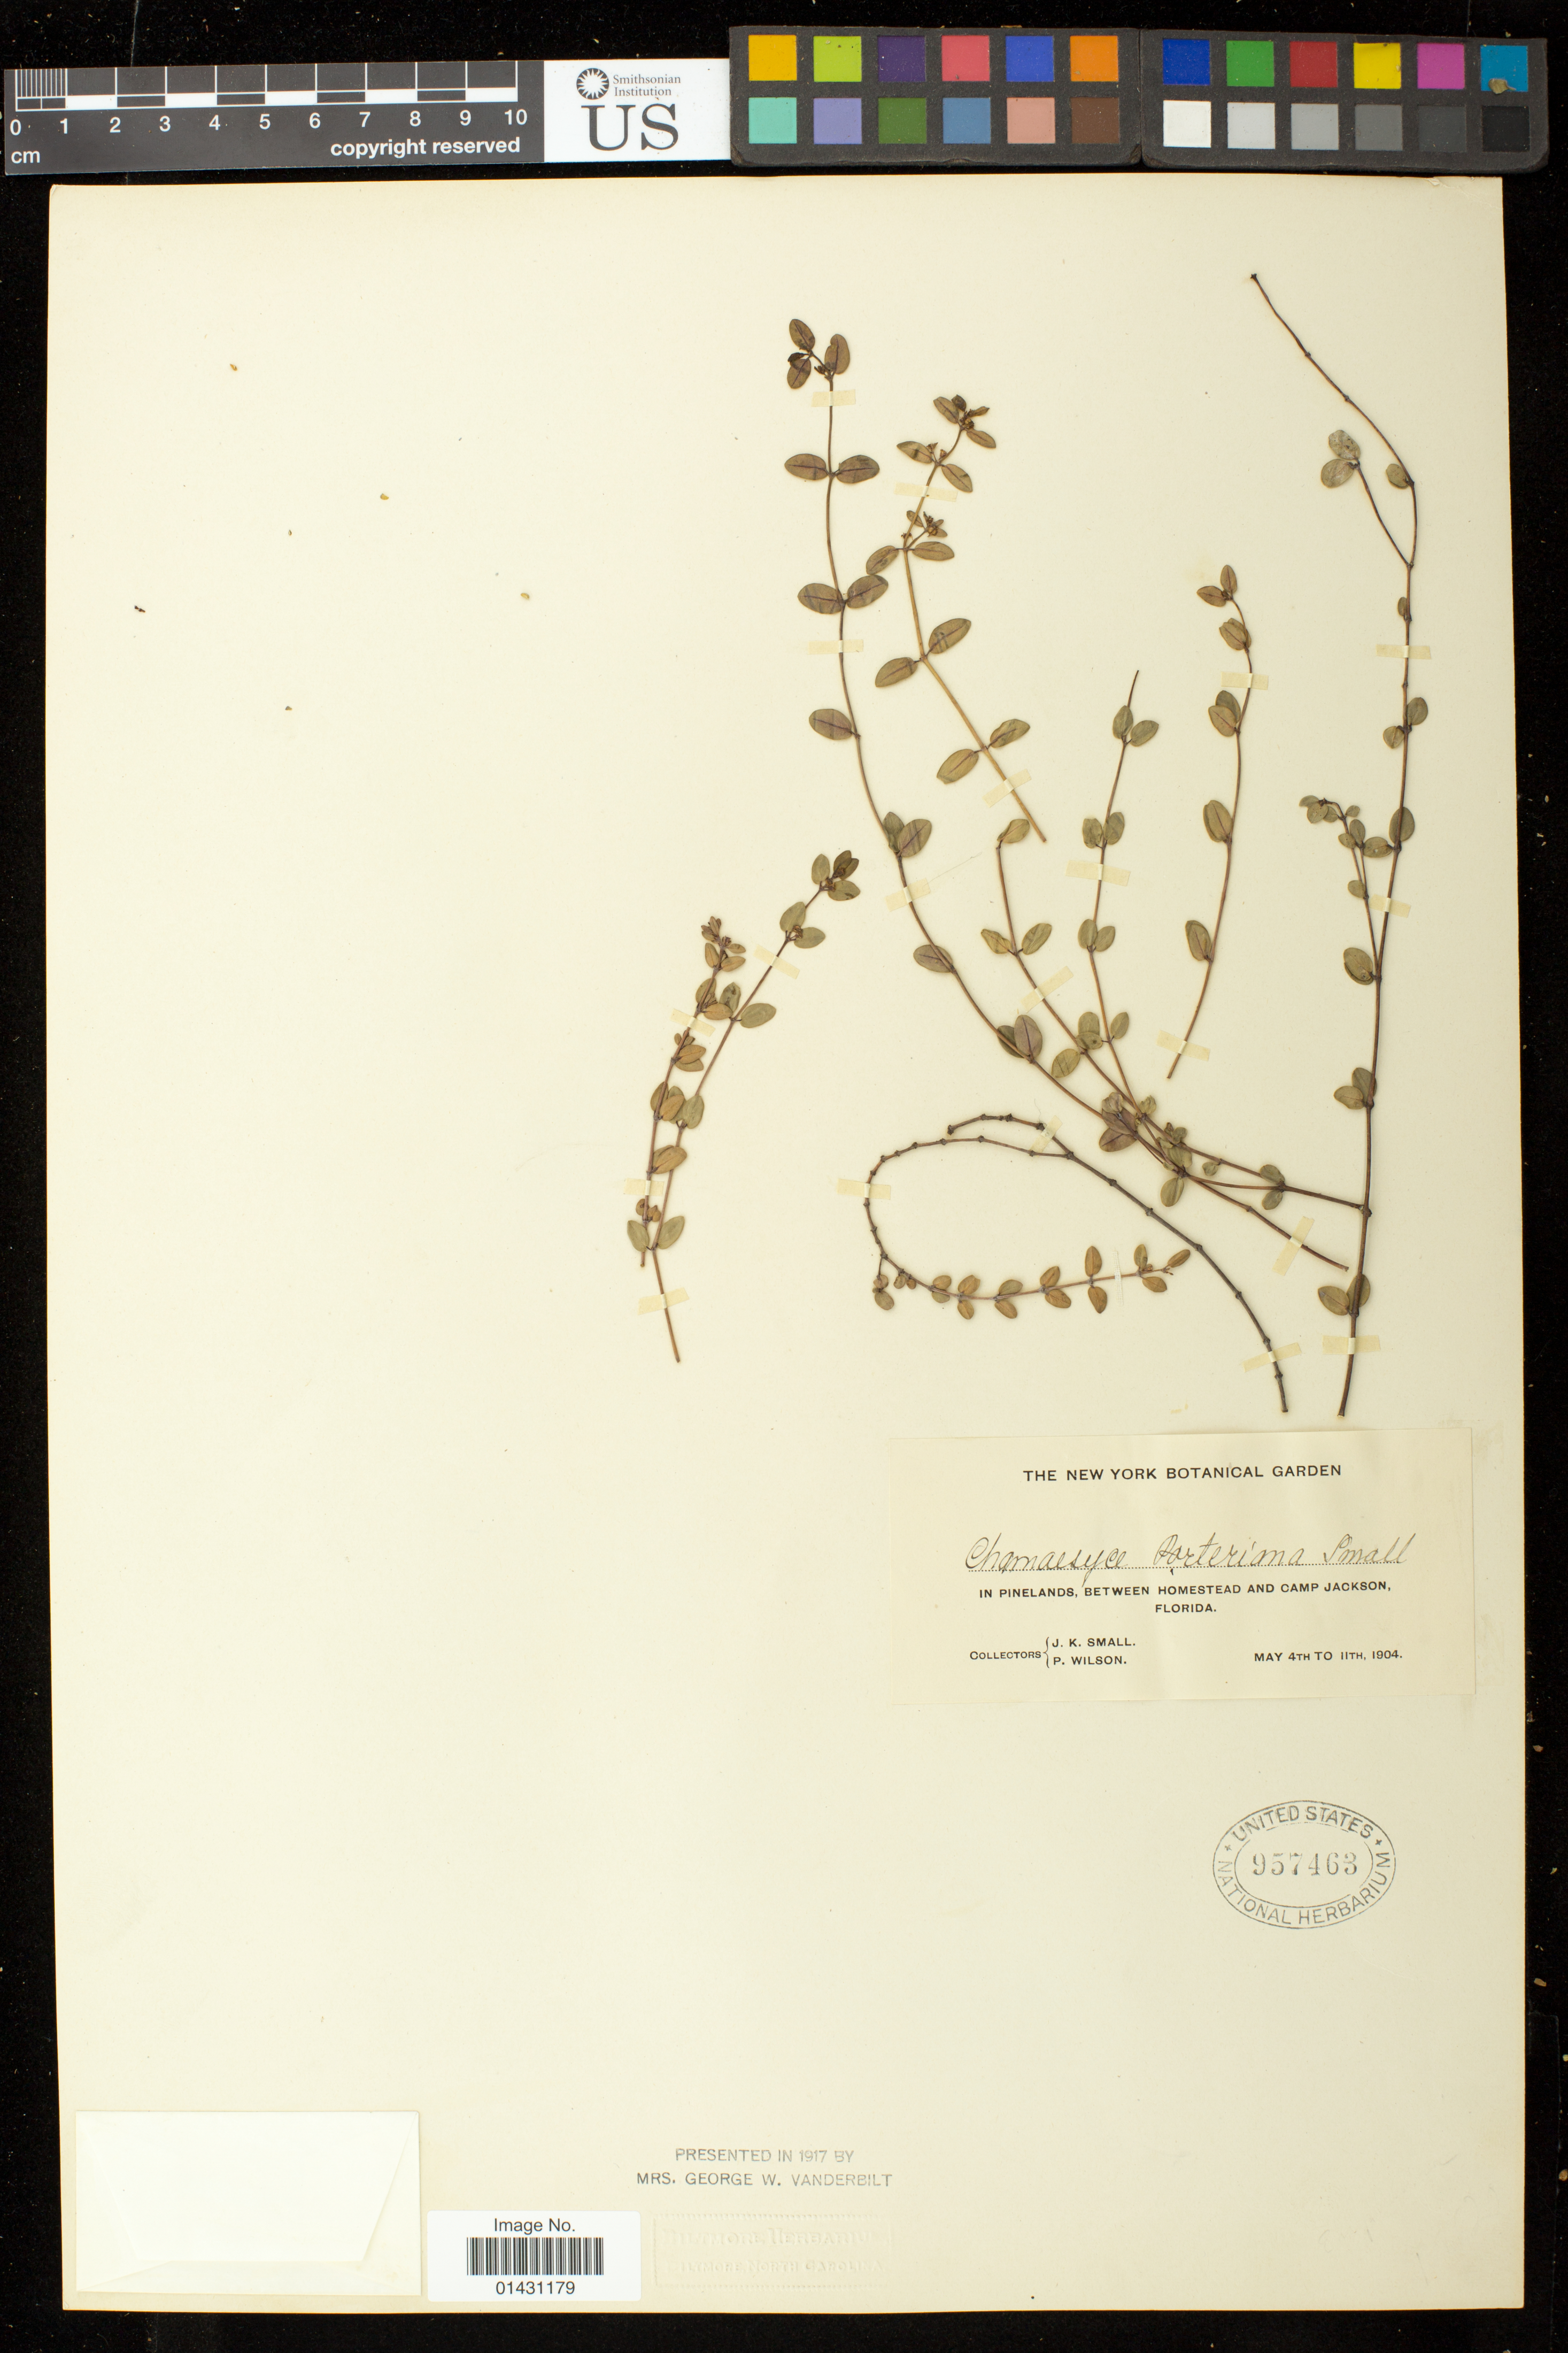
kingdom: Plantae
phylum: Tracheophyta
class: Magnoliopsida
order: Malpighiales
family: Euphorbiaceae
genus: Euphorbia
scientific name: Euphorbia porteriana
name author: (Small) Oudejans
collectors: J. K. Small & P. Wilson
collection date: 1904-05-04/1904-05-11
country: United States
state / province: Florida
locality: In pinelands between Homestead and Camp Jackson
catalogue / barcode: US 957463